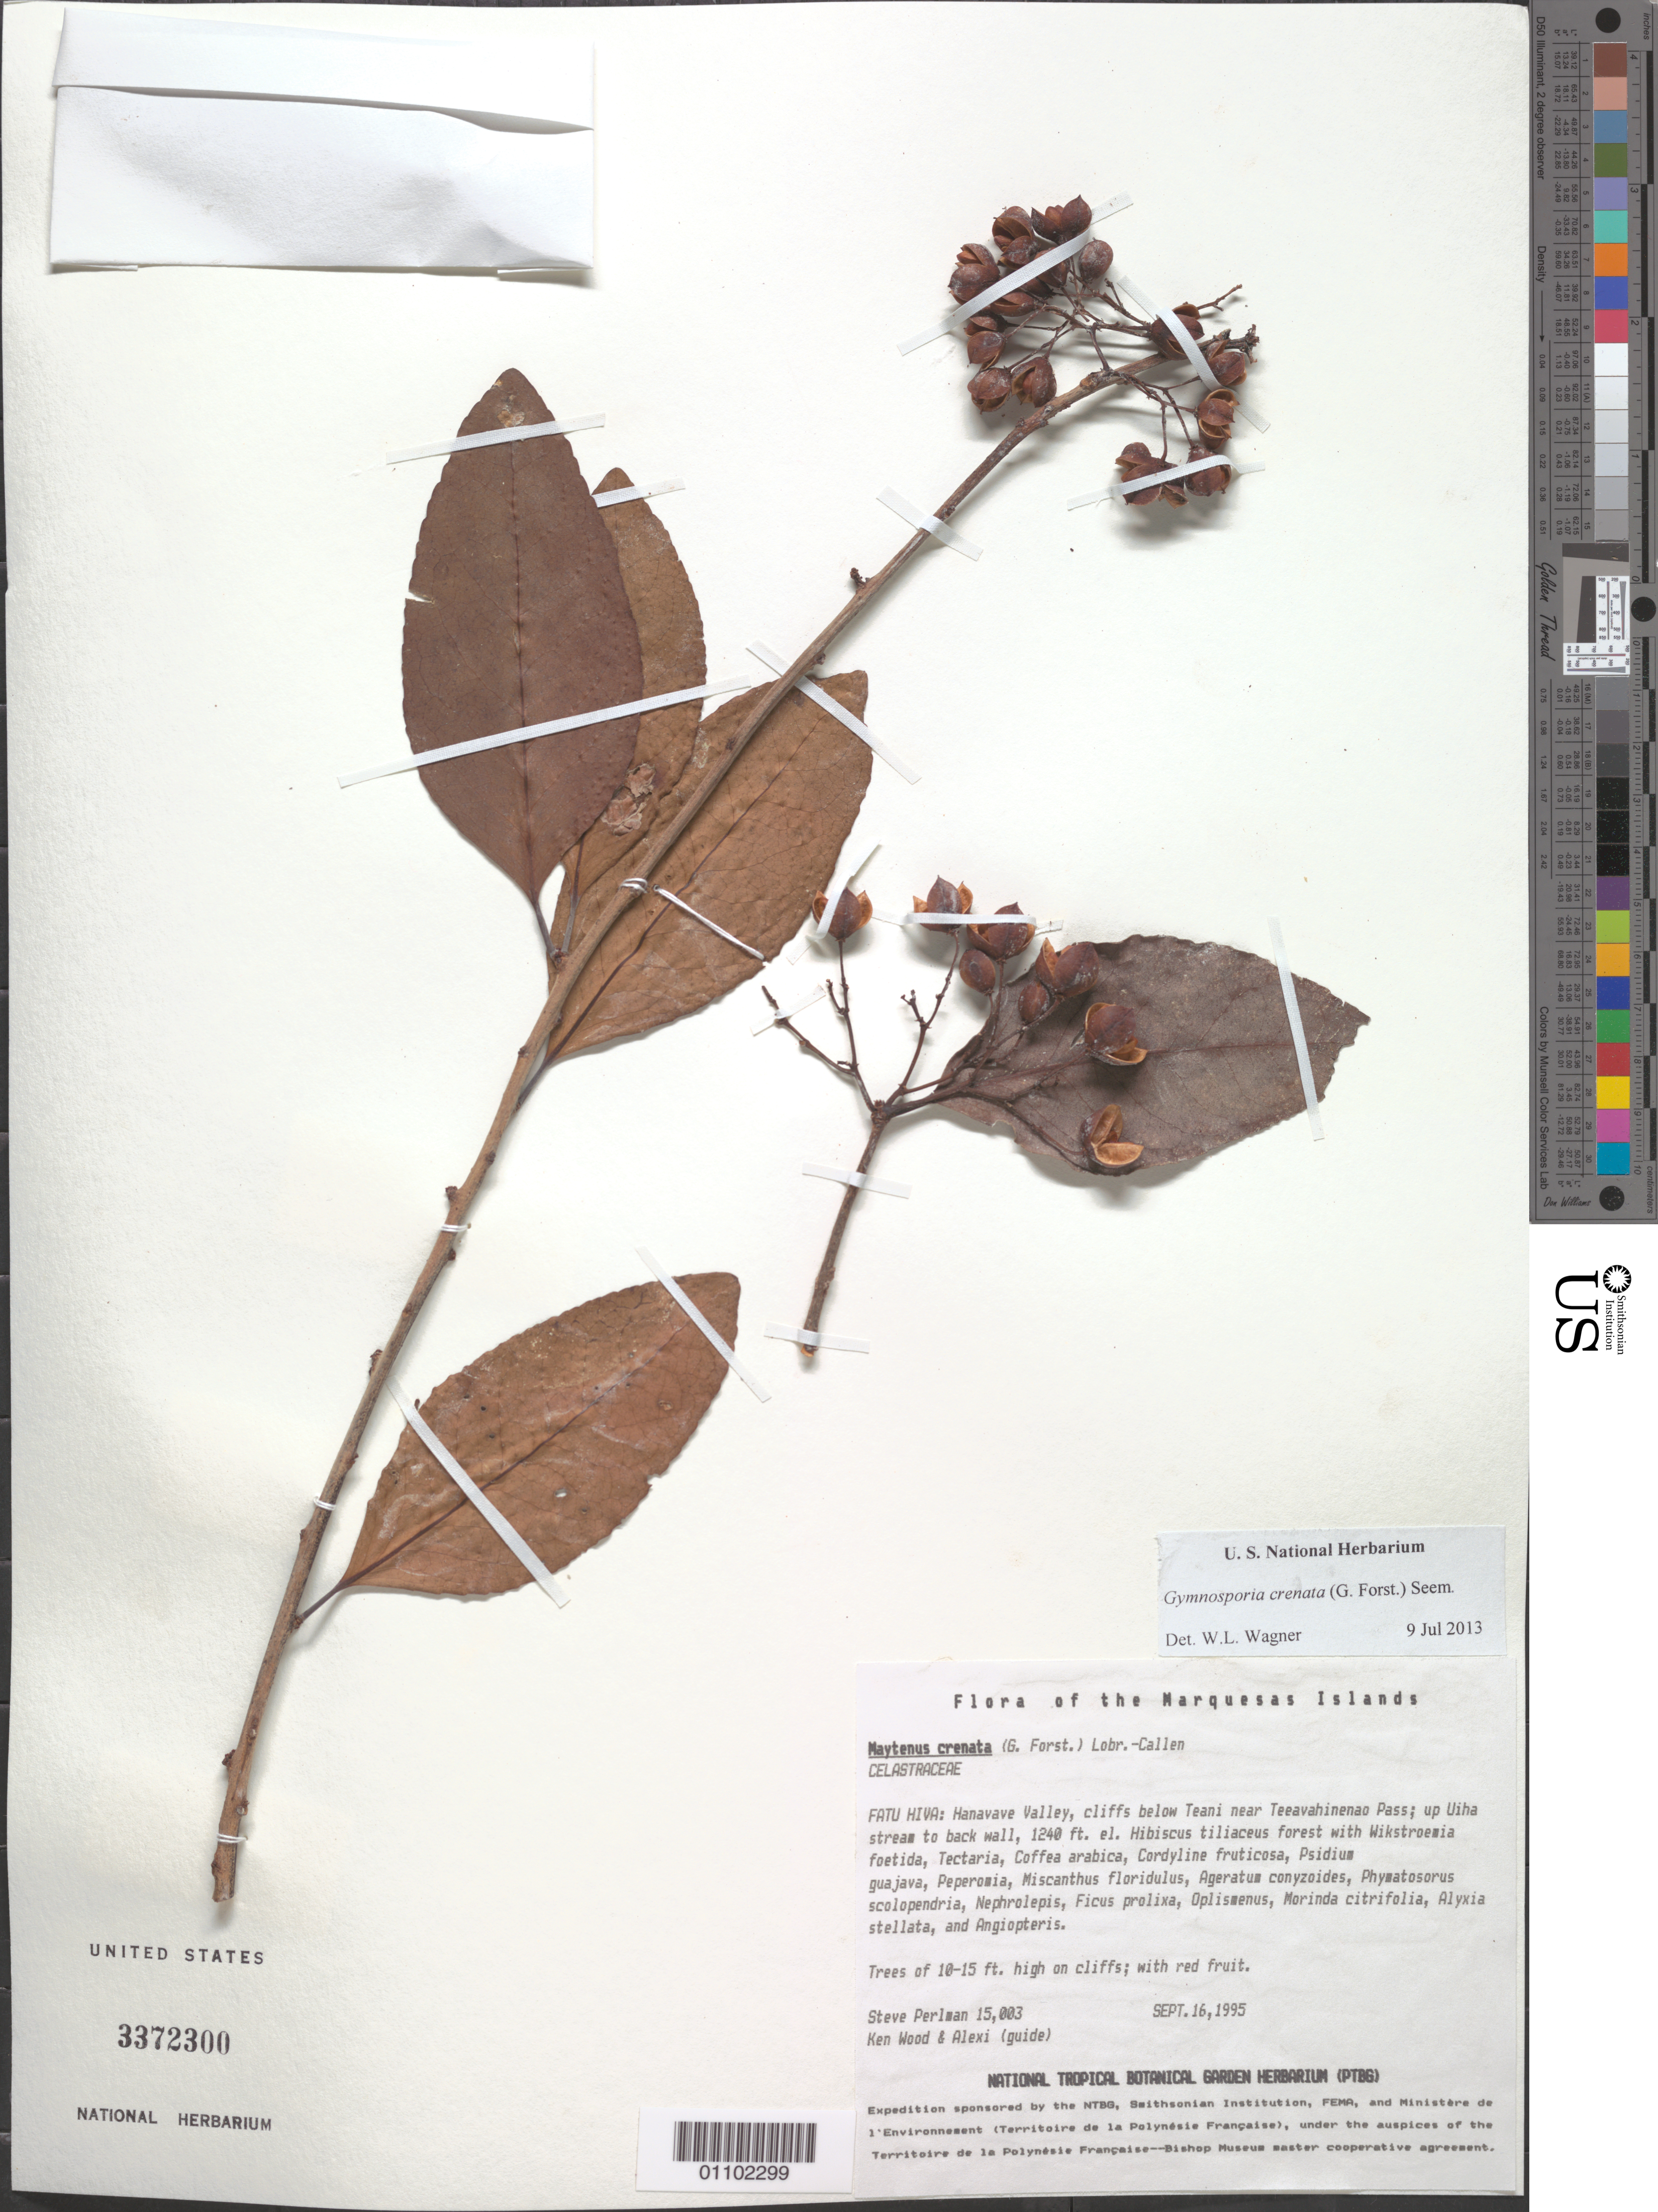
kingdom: Plantae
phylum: Tracheophyta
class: Magnoliopsida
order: Celastrales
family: Celastraceae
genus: Gymnosporia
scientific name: Gymnosporia crenata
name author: (G. Forst.) Seem.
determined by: Lorence, David H., (PTBG), National Tropical Botanical Garden (UNITED STATES)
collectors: S. P. Perlman, K. R. Wood & A. (guide)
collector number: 15003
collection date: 1995-09-16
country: French Polynesia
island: Fatu Hiva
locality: Hanavave Valley, cliffs below Teani, near Teeavahinenao Pass, up Uiha stream to back wall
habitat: In Hibiscus tiliaceus forest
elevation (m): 378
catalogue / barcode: US 3372300